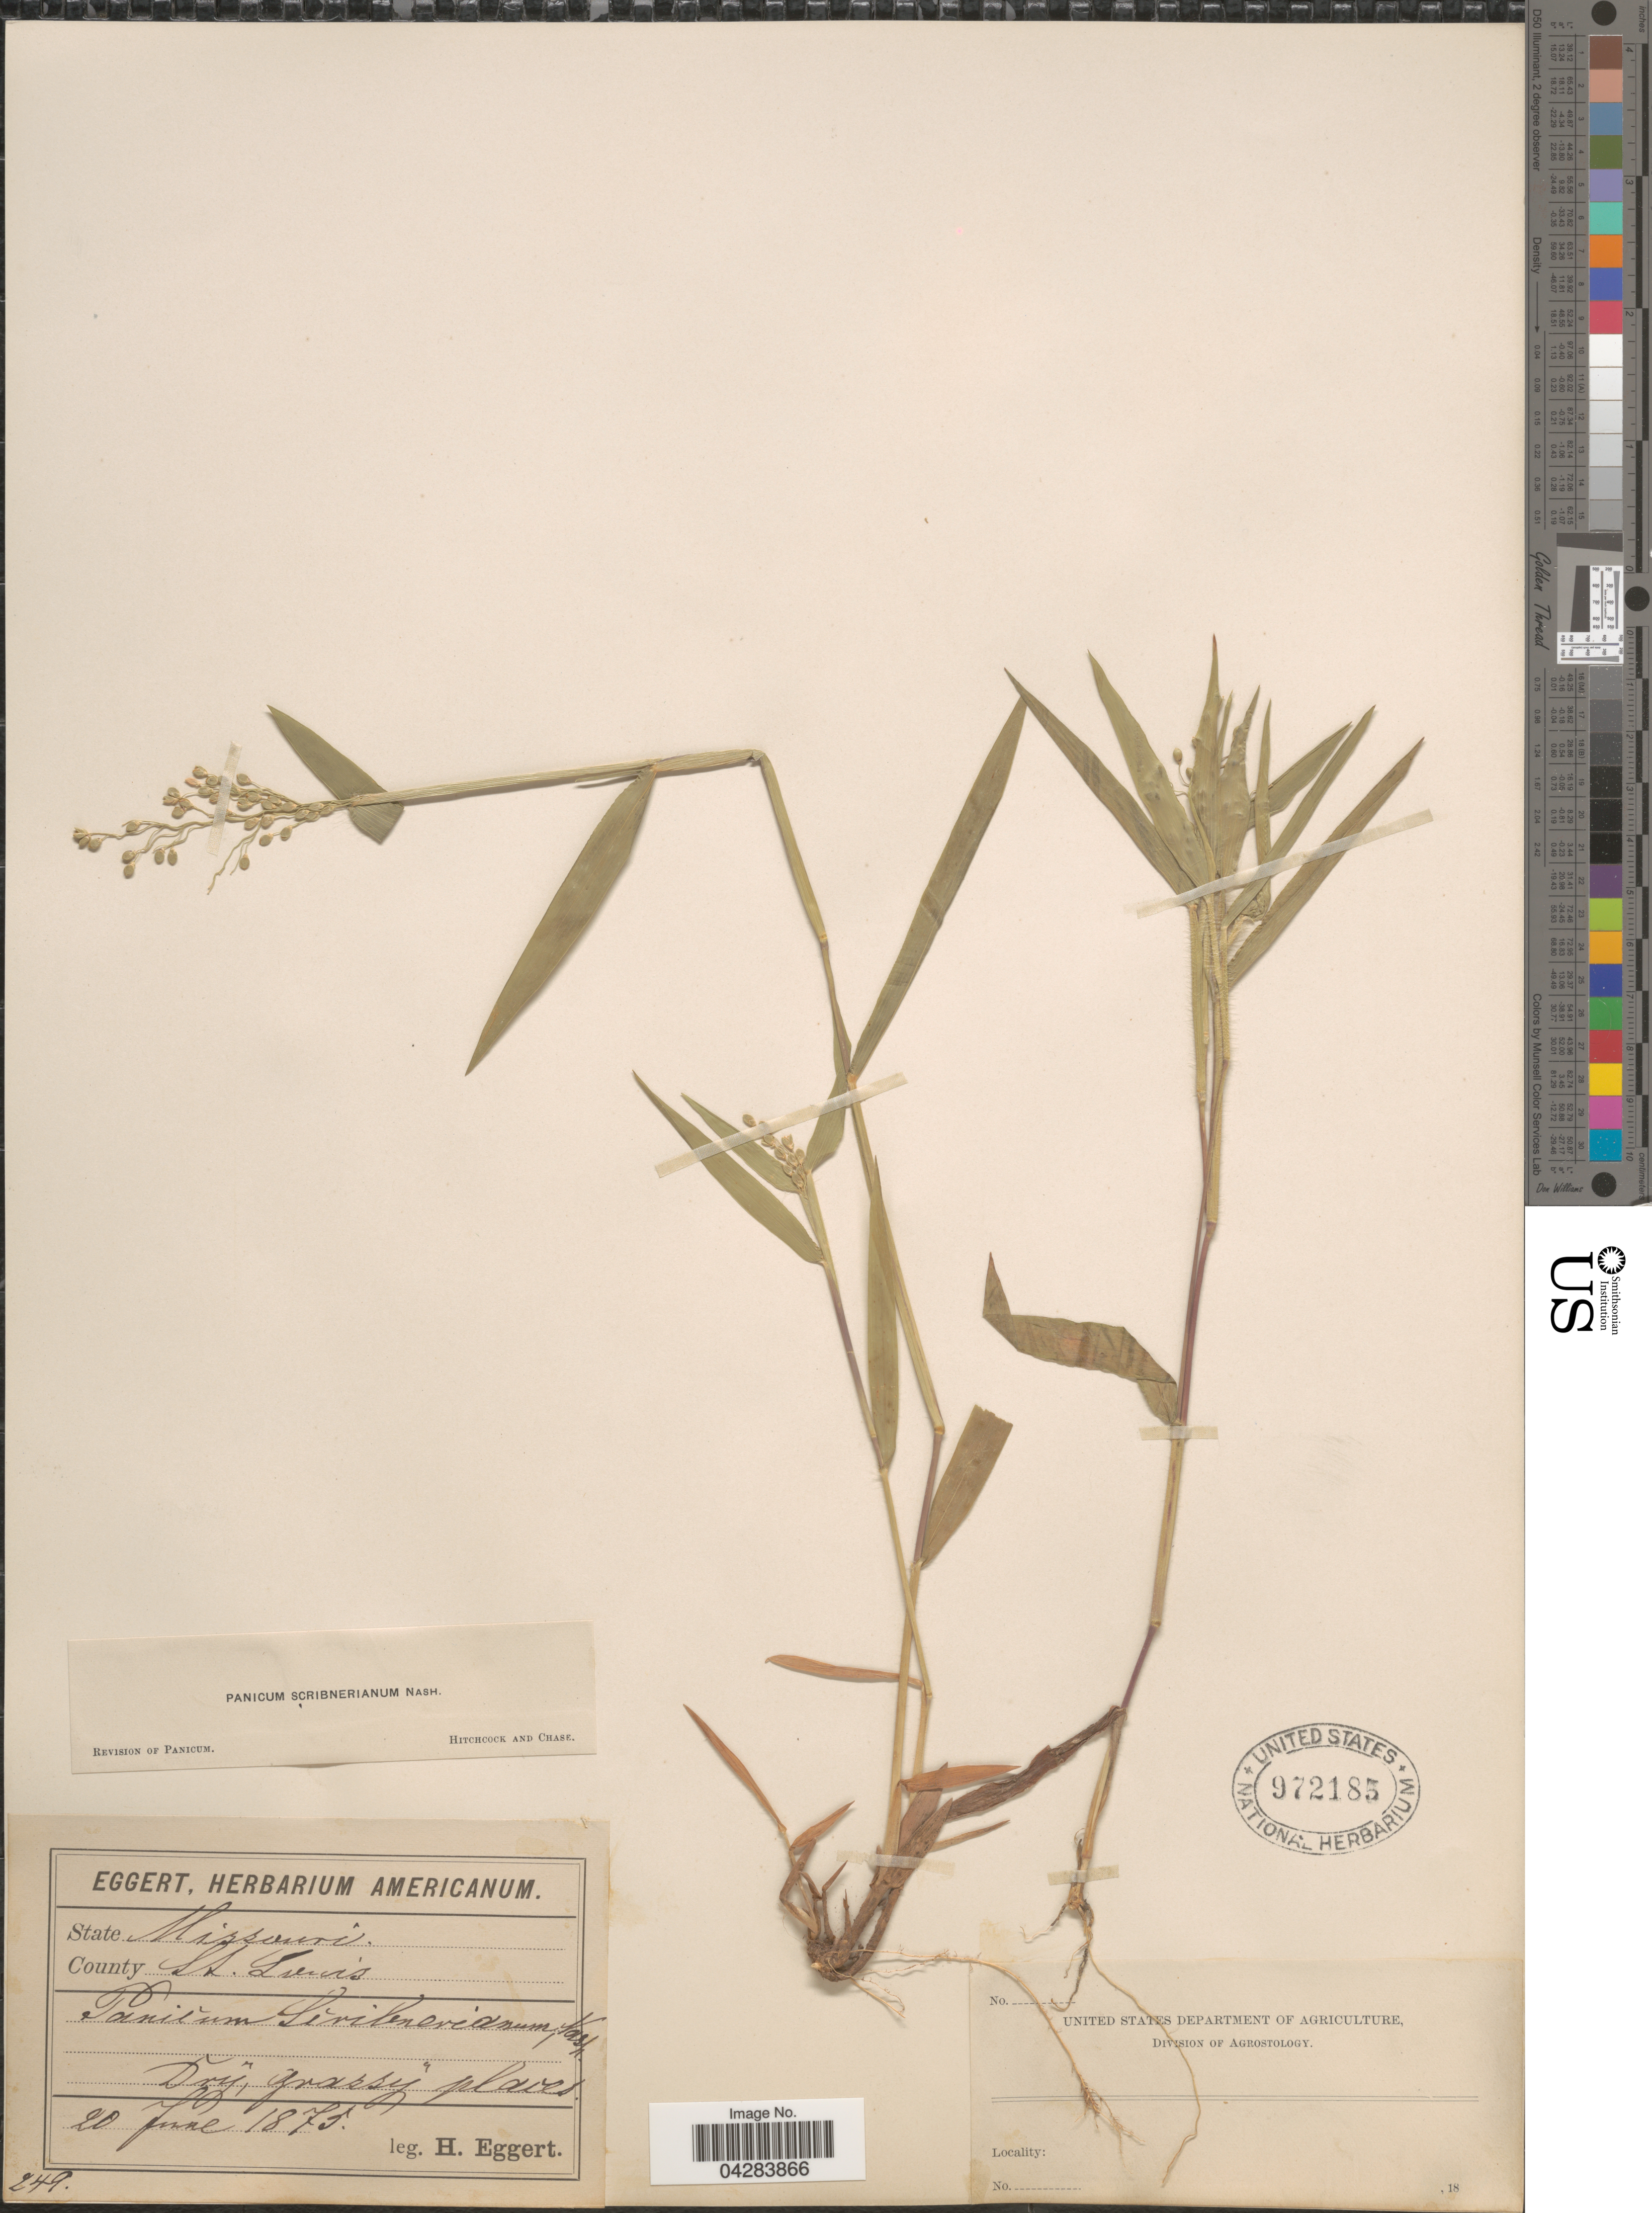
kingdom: Plantae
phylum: Tracheophyta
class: Liliopsida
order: Poales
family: Poaceae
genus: Dichanthelium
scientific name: Dichanthelium oligosanthes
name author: (Schult.) Gould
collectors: H. Eggert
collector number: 249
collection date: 1875-06-20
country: United States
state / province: Missouri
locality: County St. Louis. Dry, grassy places.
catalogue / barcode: US 972185